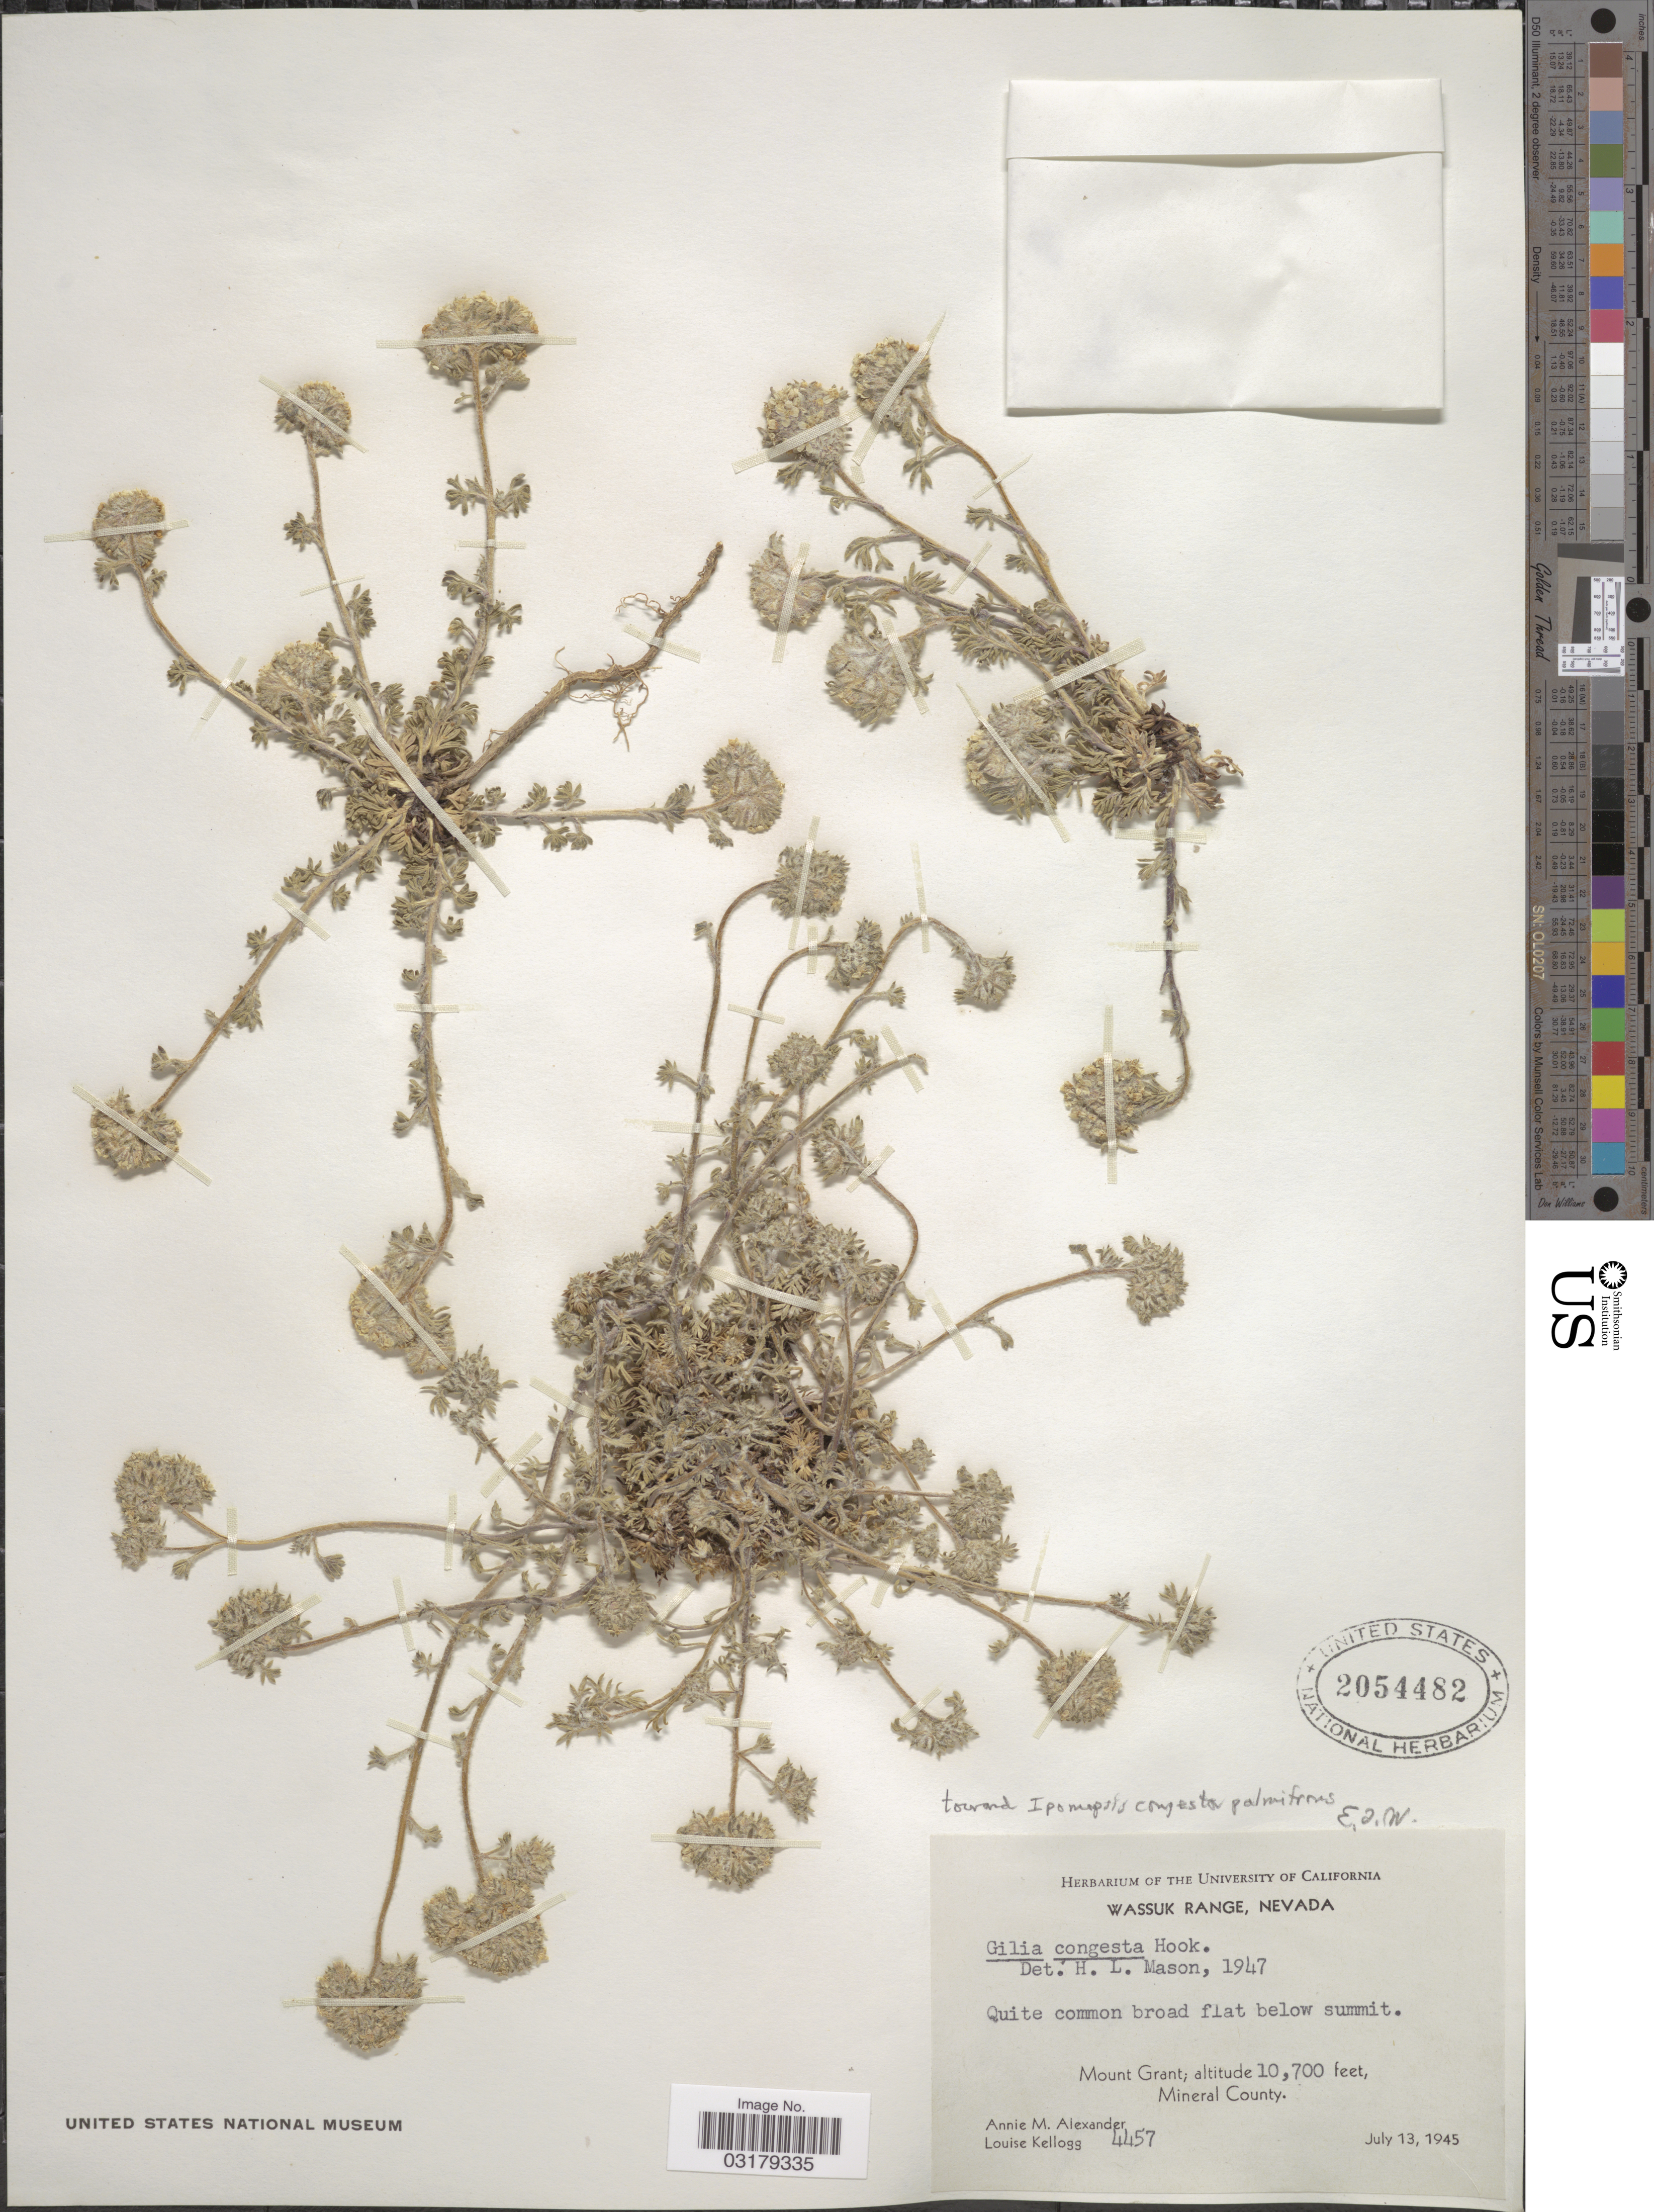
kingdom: Plantae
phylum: Tracheophyta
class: Magnoliopsida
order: Ericales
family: Polemoniaceae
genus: Ipomopsis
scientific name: Ipomopsis congesta var. palmifrons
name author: Brand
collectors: A. M. Alexander & L. Kellogg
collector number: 4457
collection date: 1945-07-13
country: United States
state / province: Nevada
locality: Wassuk Range. Mount Grant. Mineral County.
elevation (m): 3261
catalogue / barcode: US 2054482